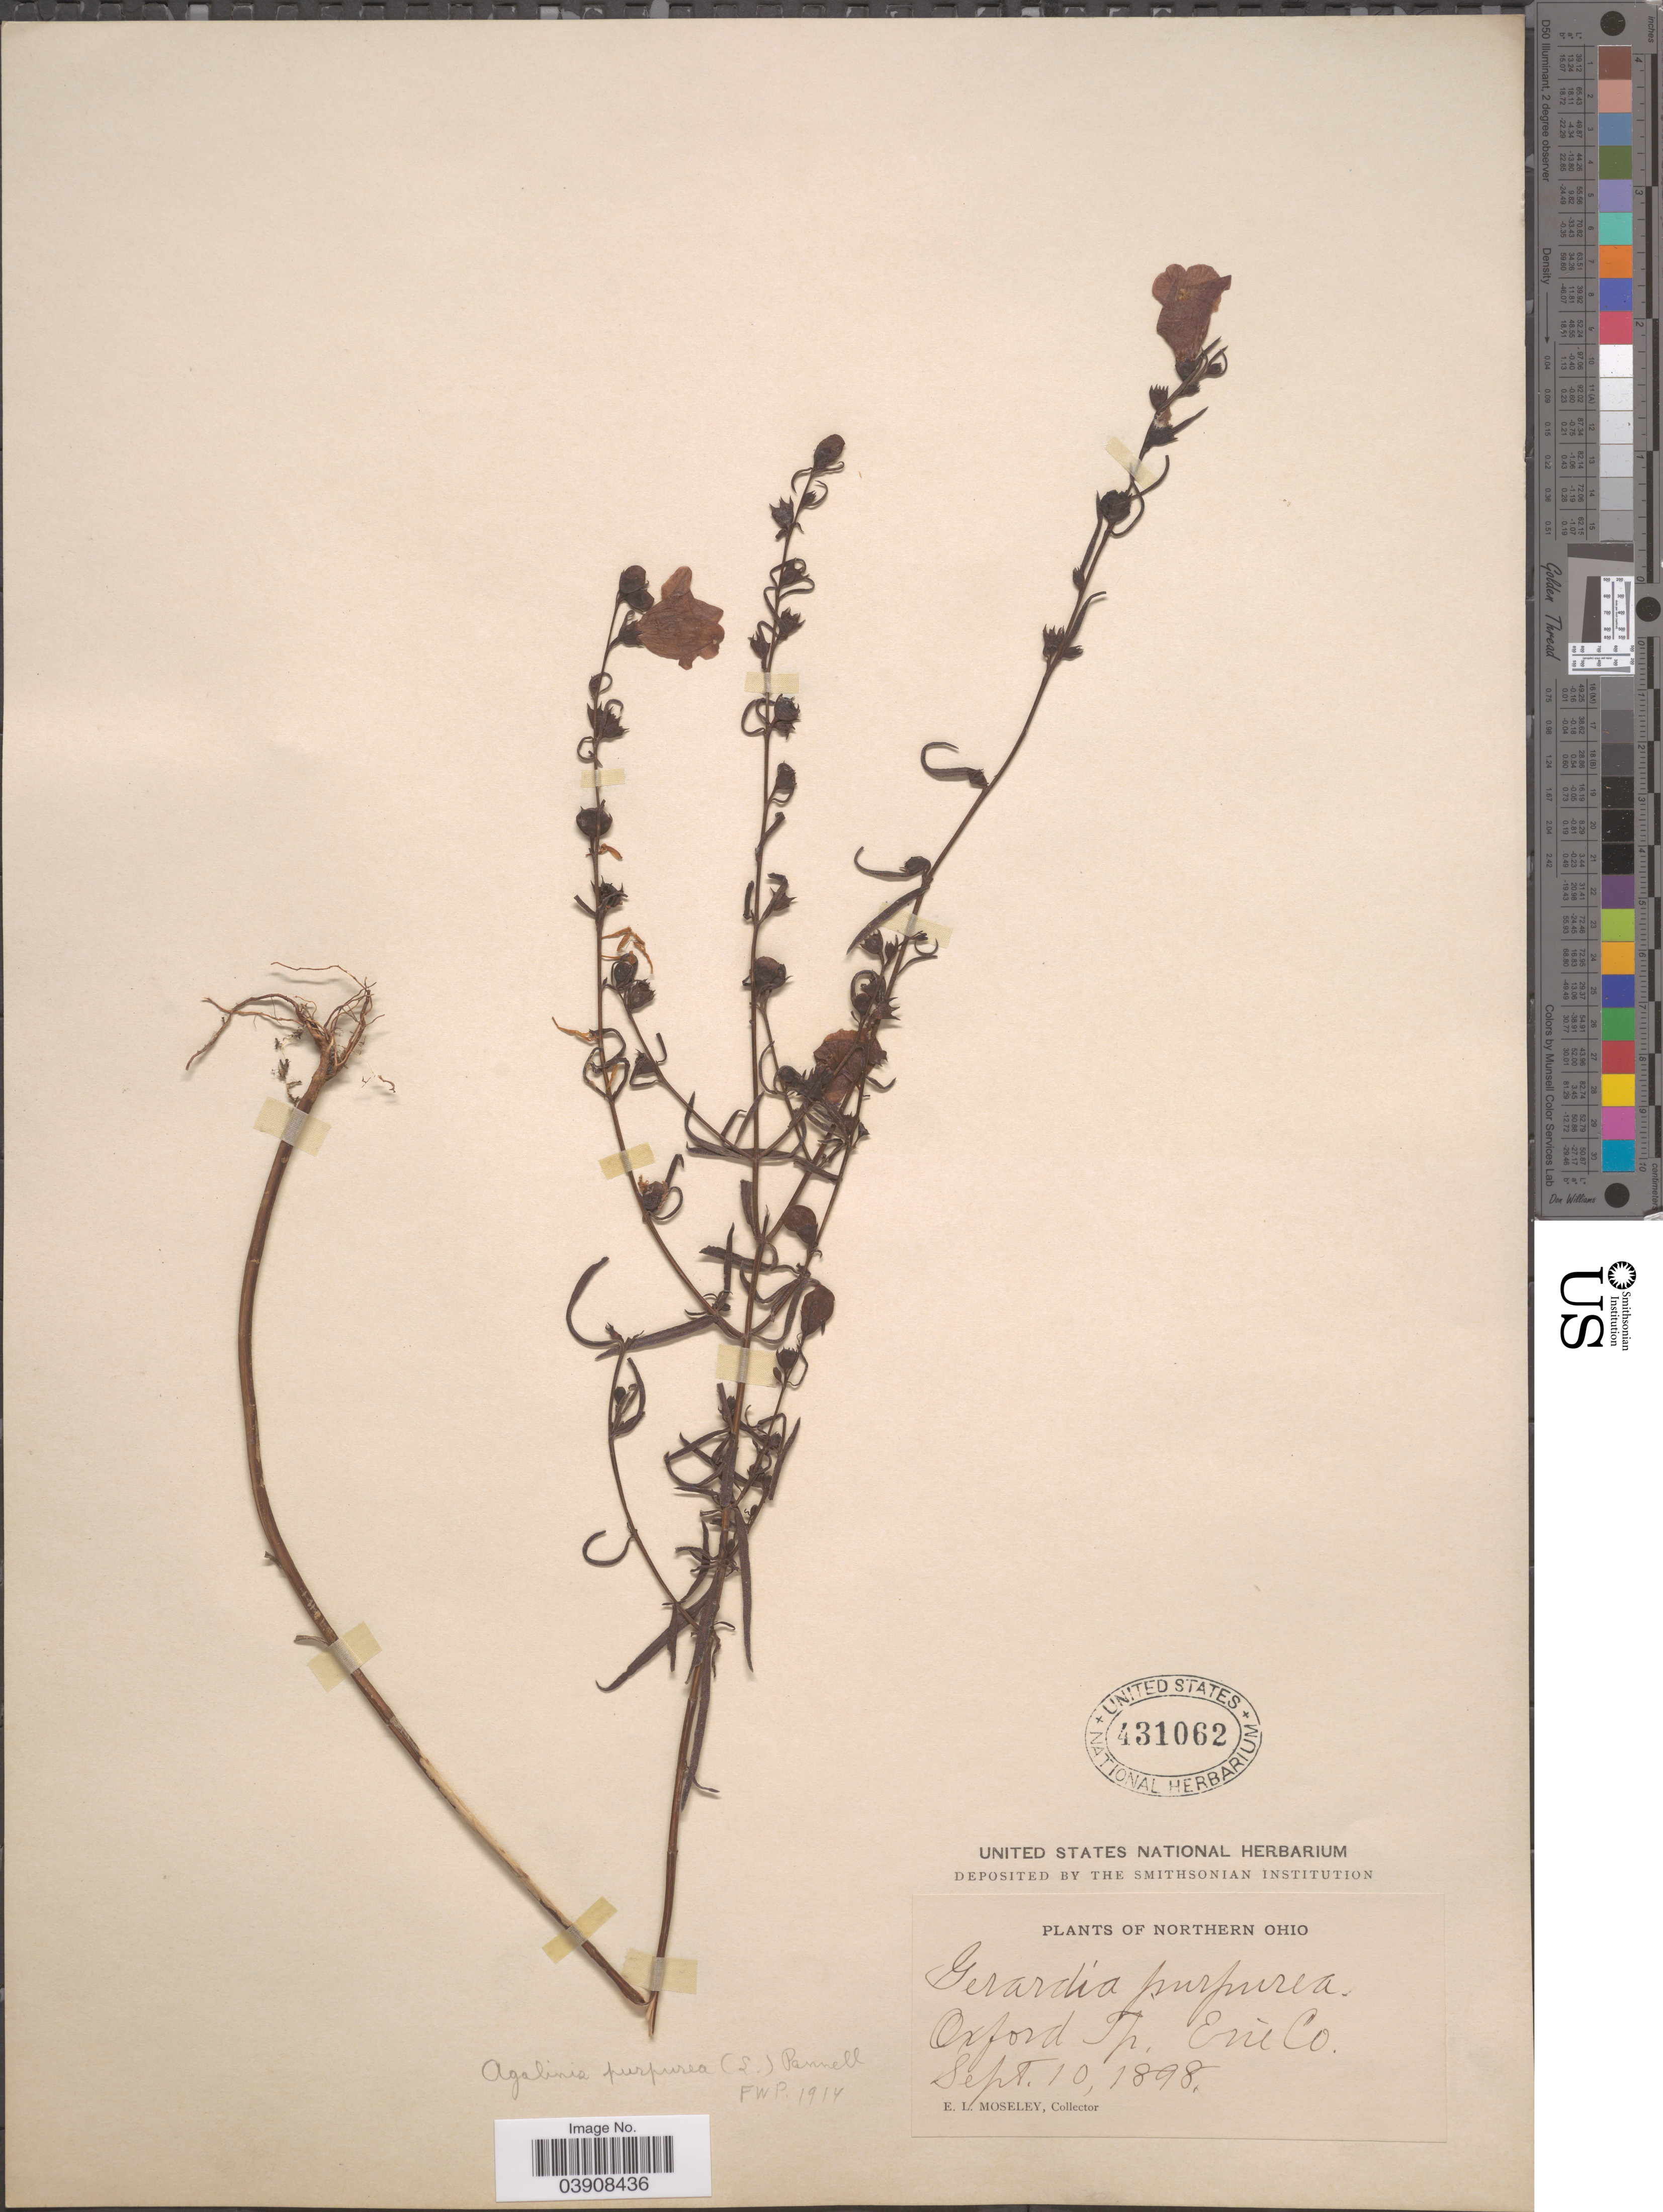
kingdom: Plantae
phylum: Tracheophyta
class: Magnoliopsida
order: Lamiales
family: Orobanchaceae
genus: Agalinis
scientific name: Agalinis purpurea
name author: (L.) Pennell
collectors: E. Moseley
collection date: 1898-09-10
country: United States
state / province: Ohio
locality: Northern Ohio. Oxford Tp. Erie Co.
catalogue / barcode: US 431062